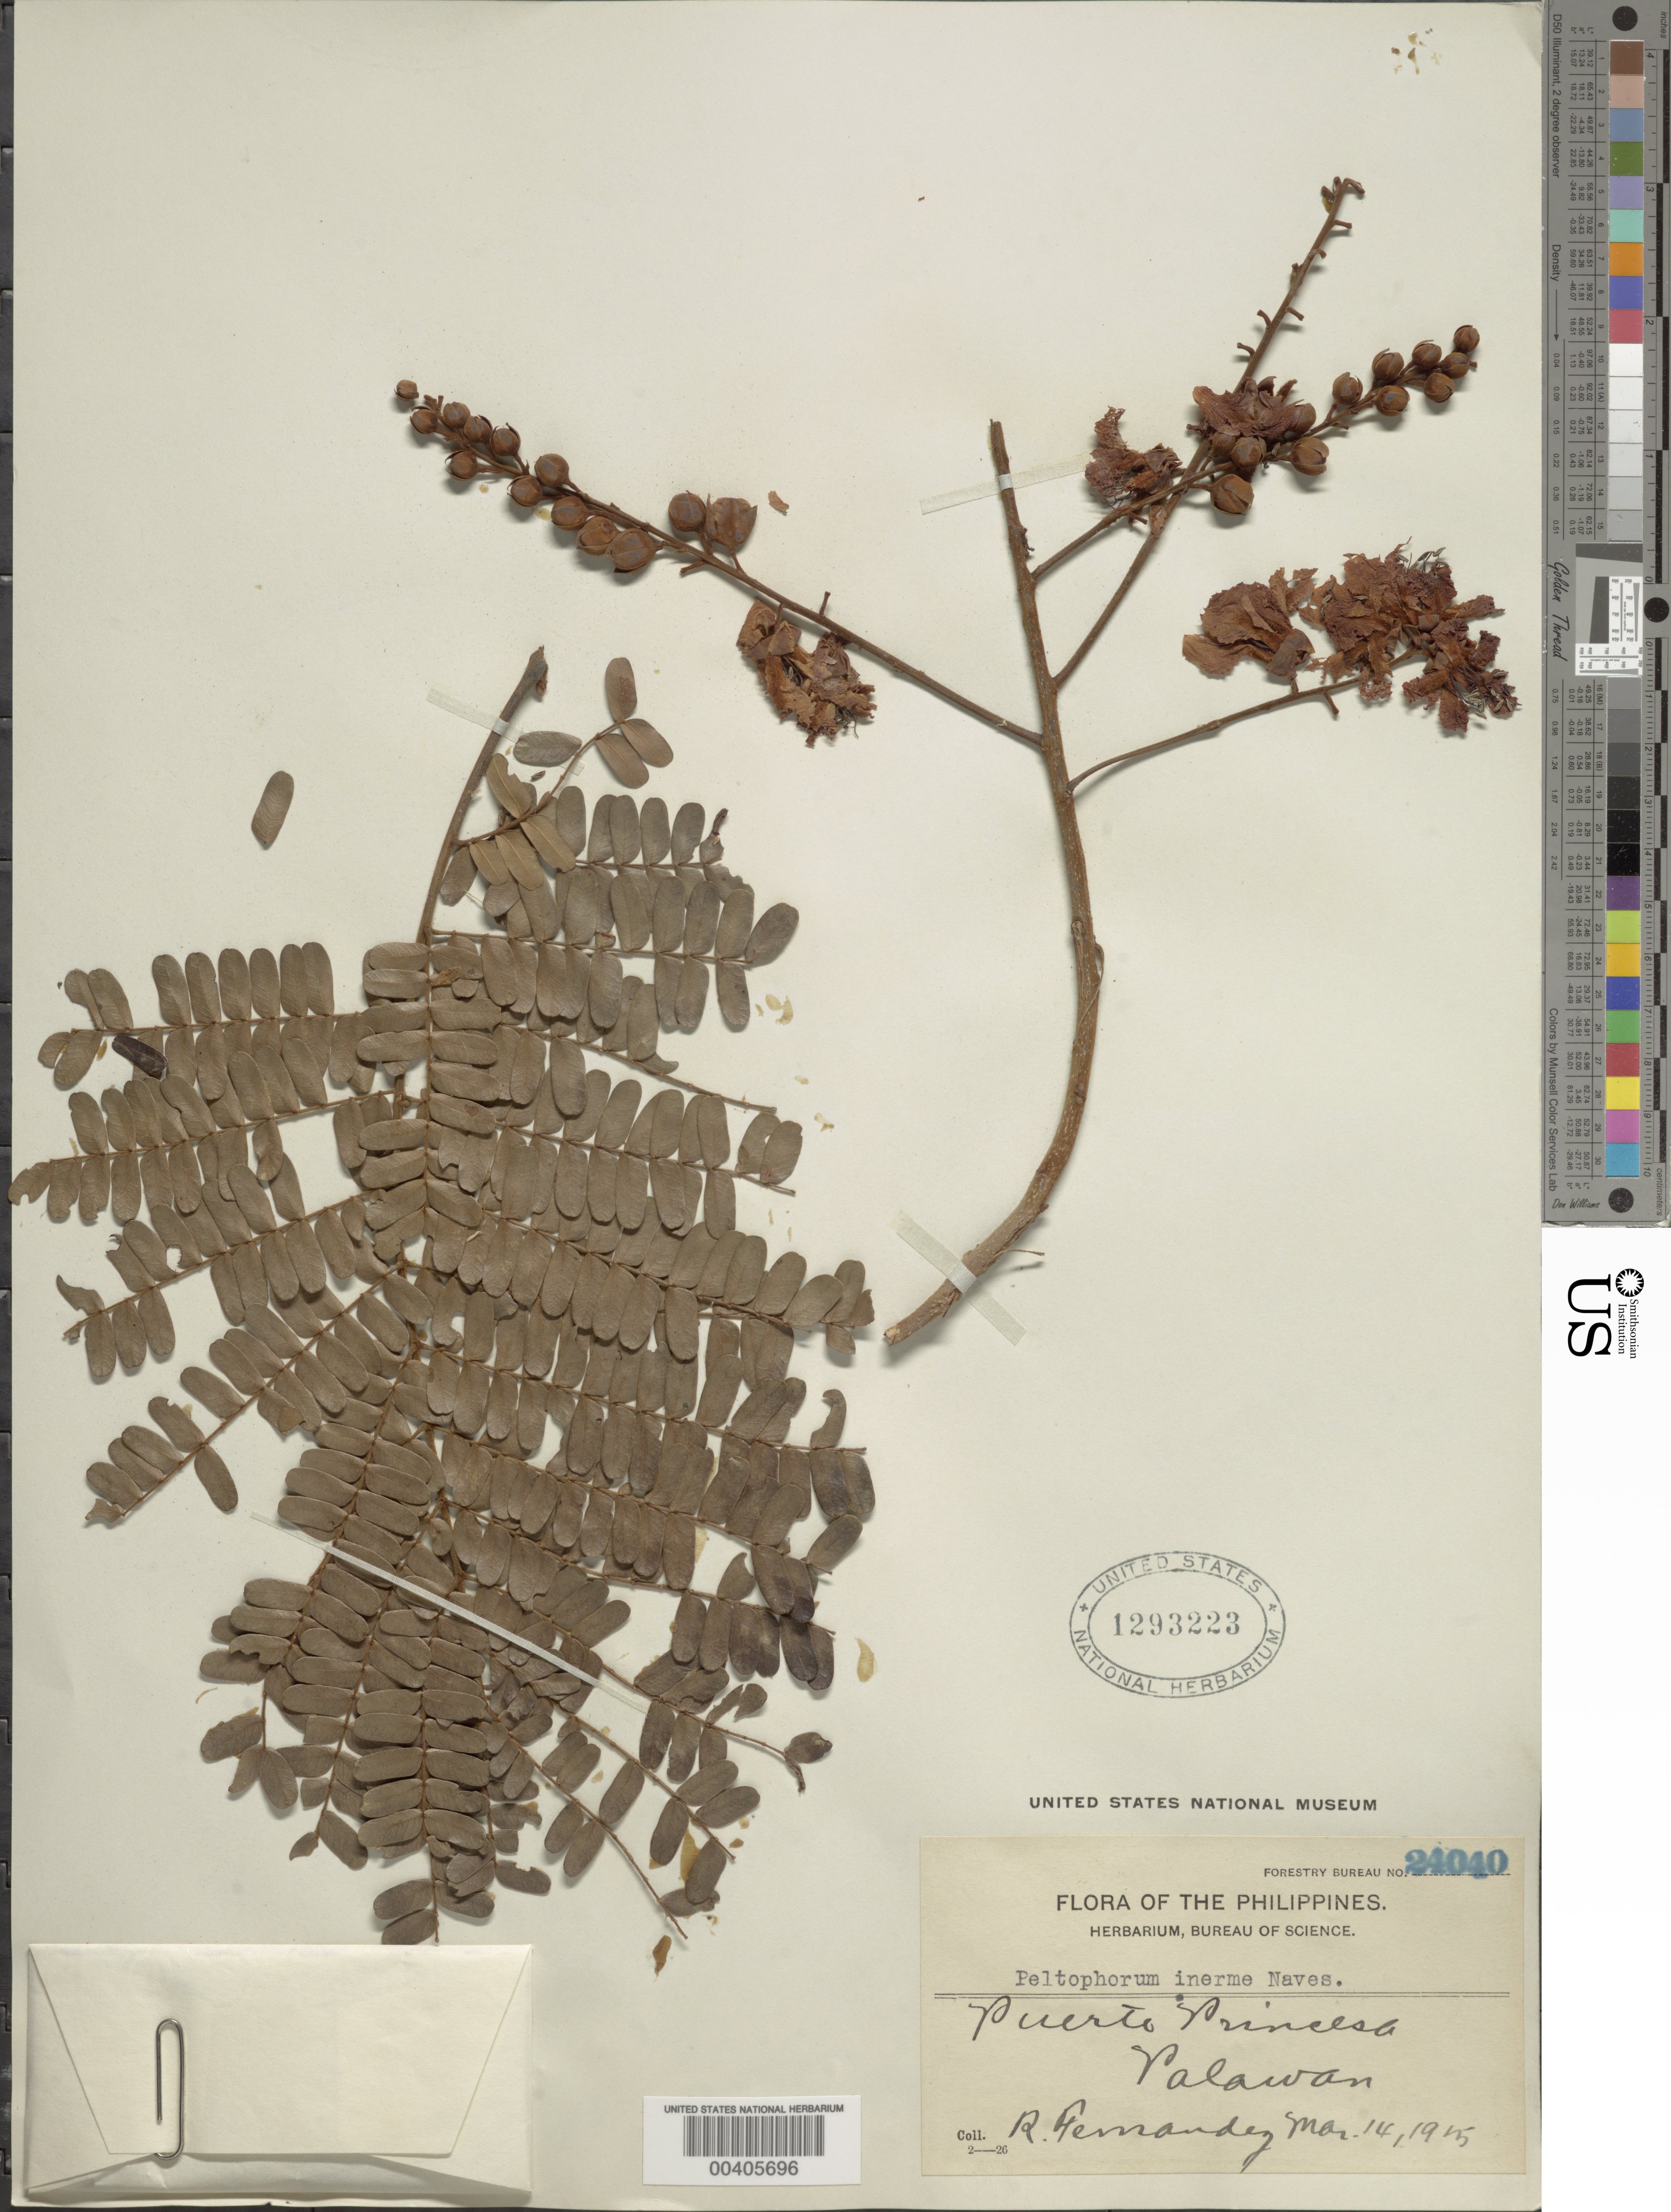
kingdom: Plantae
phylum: Tracheophyta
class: Magnoliopsida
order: Fabales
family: Fabaceae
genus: Peltophorum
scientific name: Peltophorum pterocarpum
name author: (DC.) Backer ex K. Heyne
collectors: R. Fernandez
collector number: For. Bur. 24040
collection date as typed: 14 Mar 1915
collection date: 1915-03-14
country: Philippines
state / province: Mimaropa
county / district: Palawan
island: Palawan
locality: Puerto princesa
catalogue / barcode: US 1293223